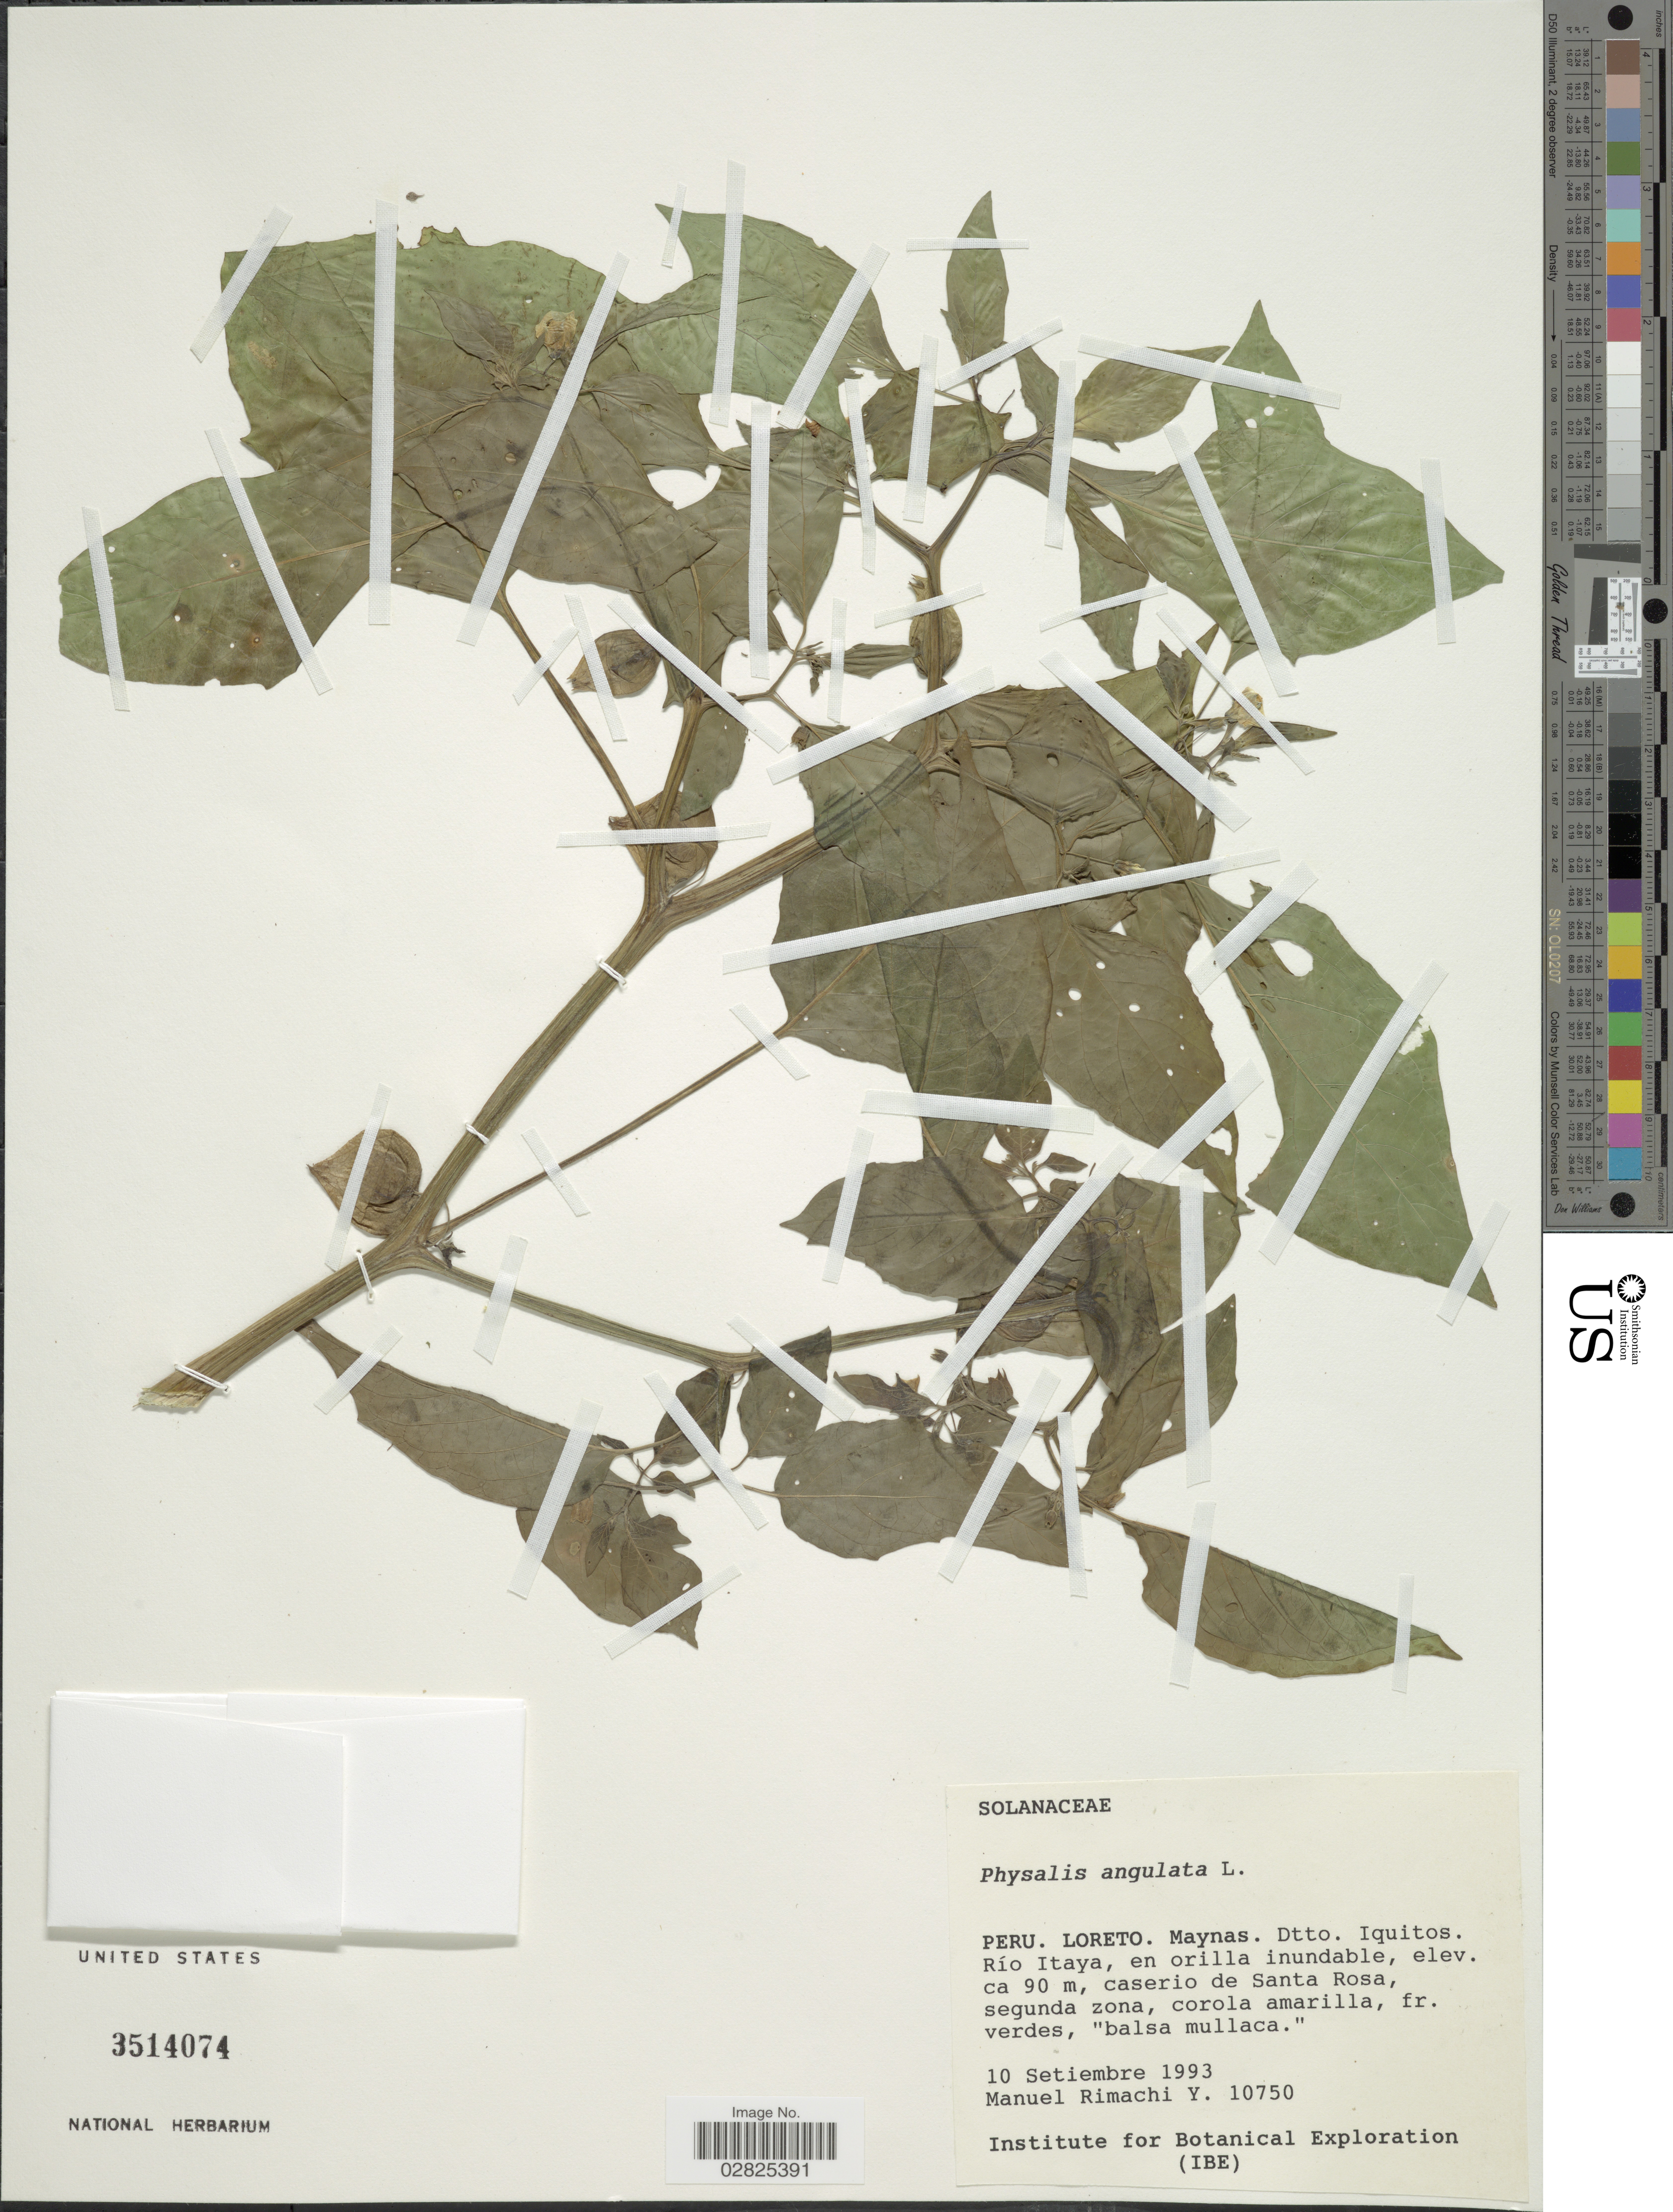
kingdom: Plantae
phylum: Tracheophyta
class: Magnoliopsida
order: Solanales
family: Solanaceae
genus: Physalis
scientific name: Physalis angulata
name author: L.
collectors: M. Rimachi Y.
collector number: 10750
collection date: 1993-09-10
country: Peru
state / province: Loreto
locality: Maynas. Dtto. Iquitos. Río Itaya, en orilla inundable, caserio de Santa Rosa.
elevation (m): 90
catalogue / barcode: US 3514074